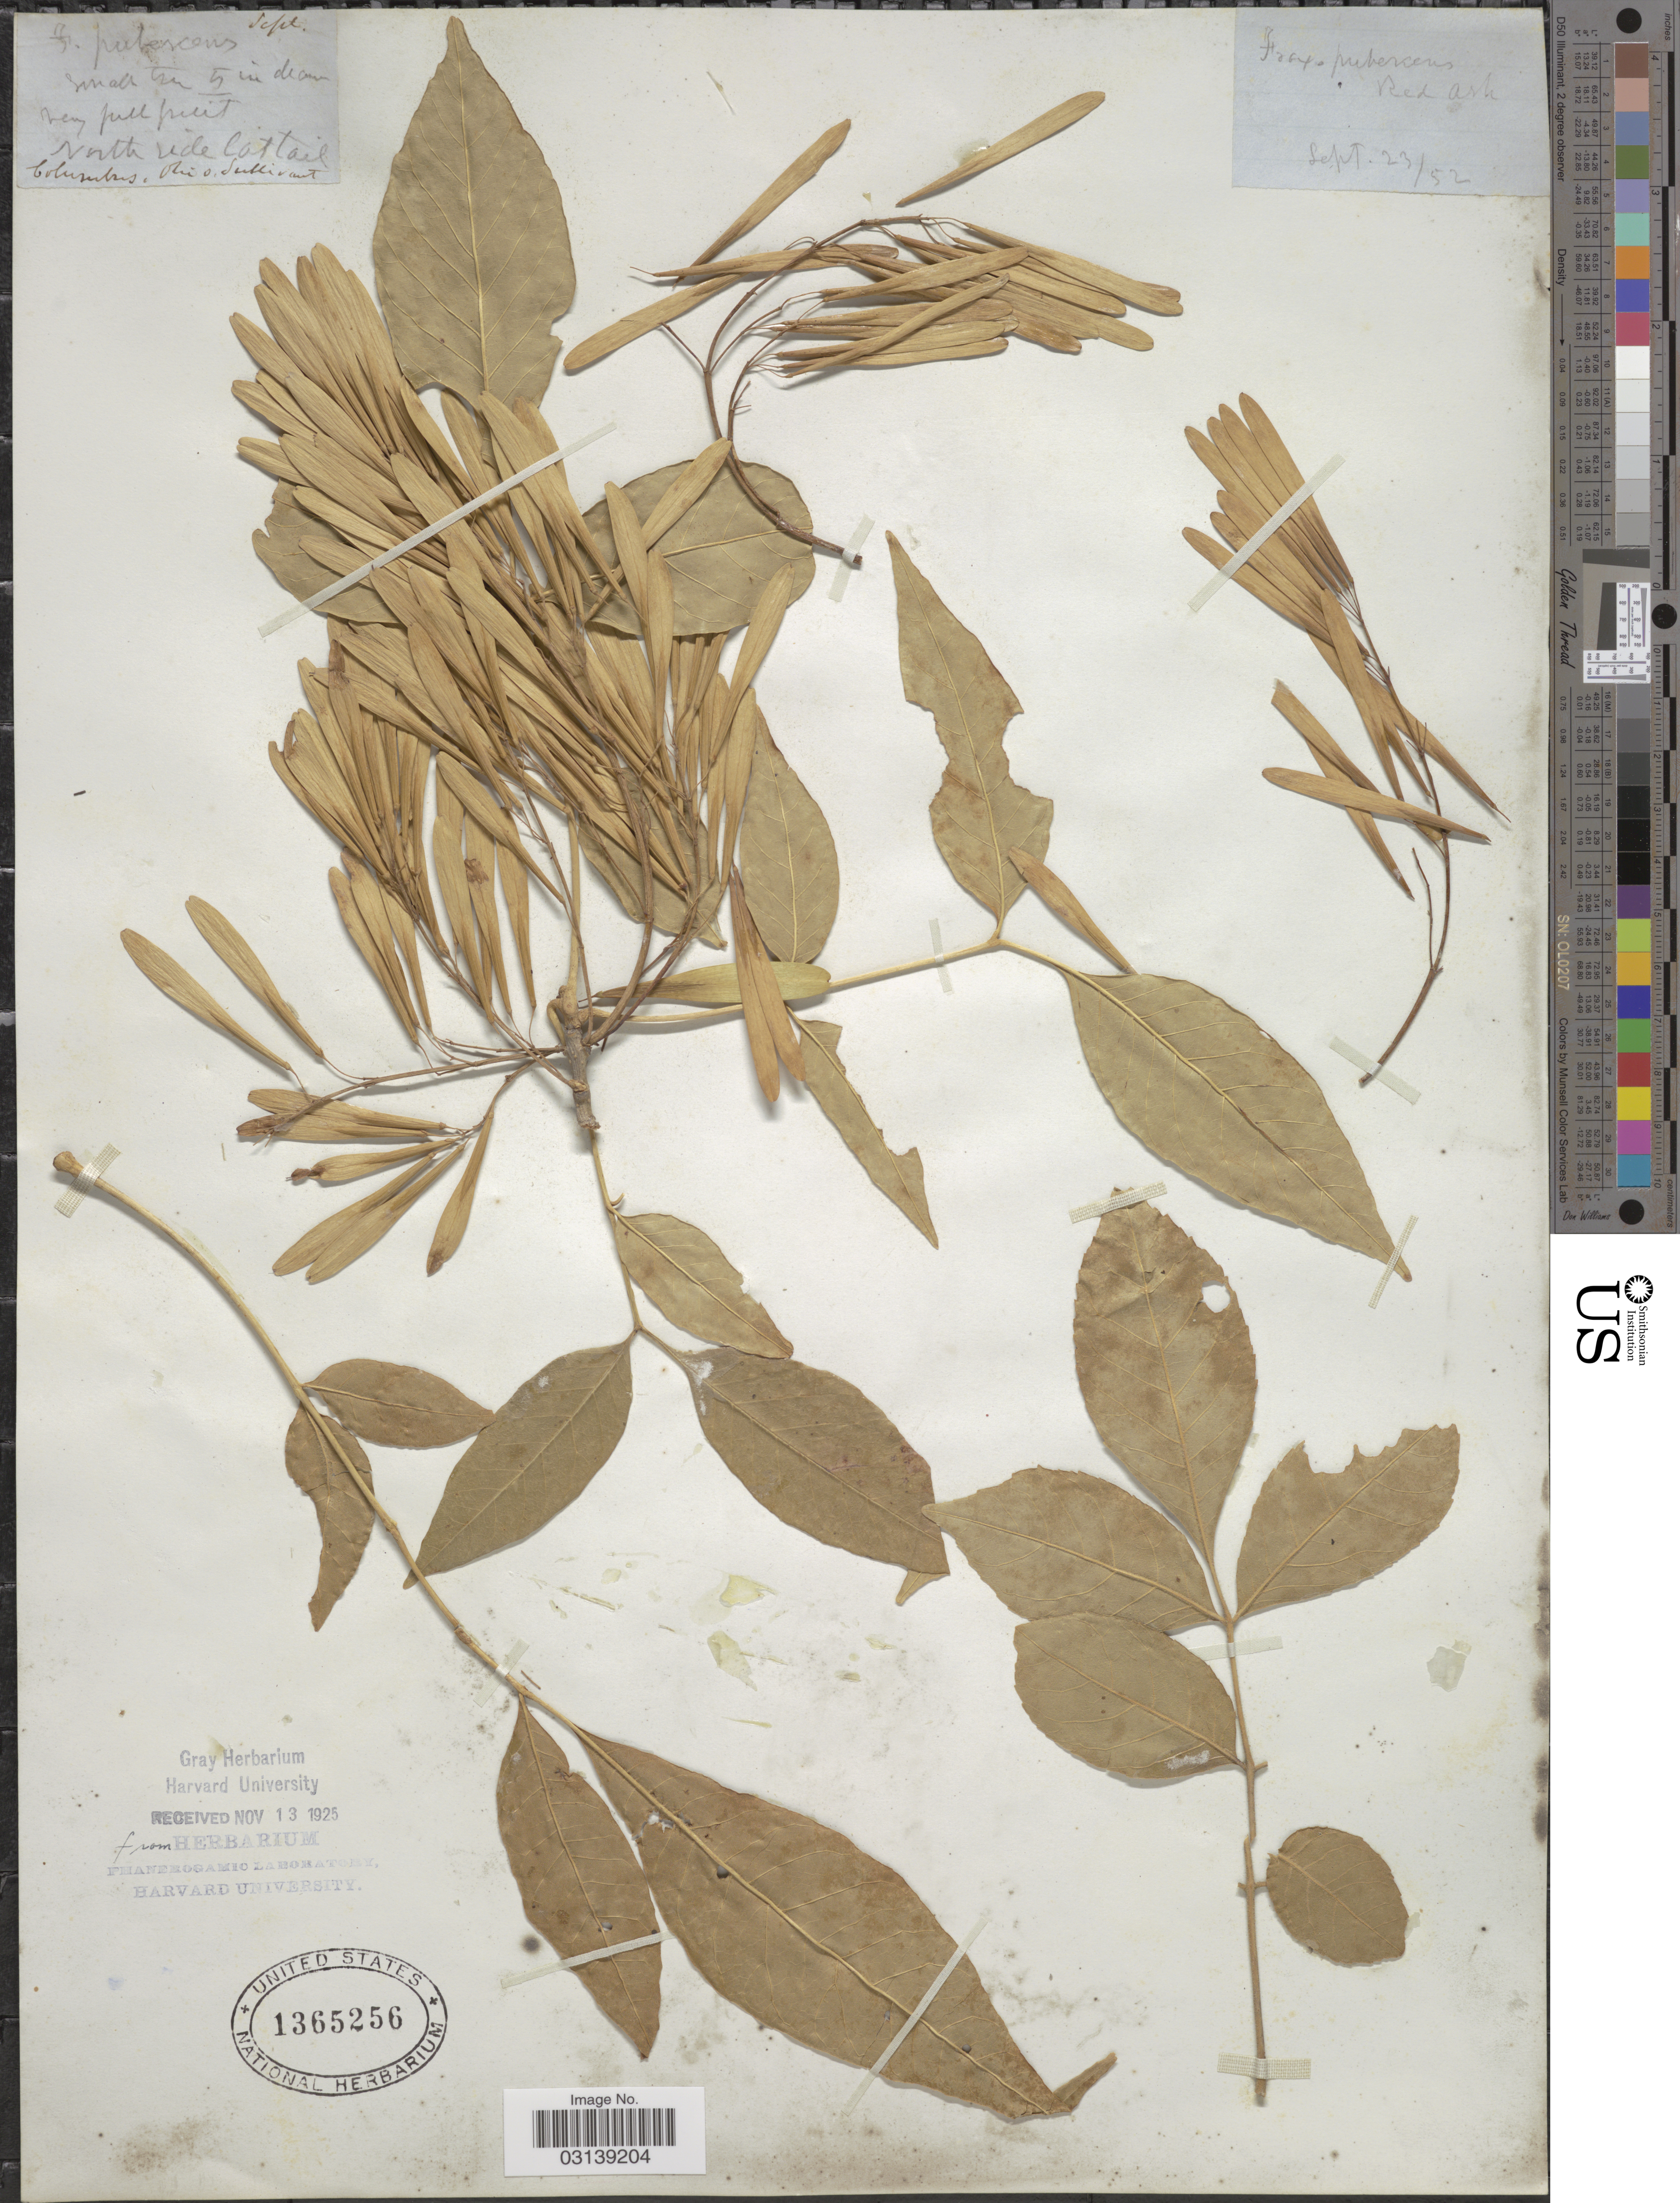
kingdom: Plantae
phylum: Tracheophyta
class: Magnoliopsida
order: Lamiales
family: Oleaceae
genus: Fraxinus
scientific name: Fraxinus pennsylvanica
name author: Marshall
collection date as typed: Transcribed d/m/y: 23/9/52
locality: Columbus, Rio Sullivant.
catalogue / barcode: US 1365256